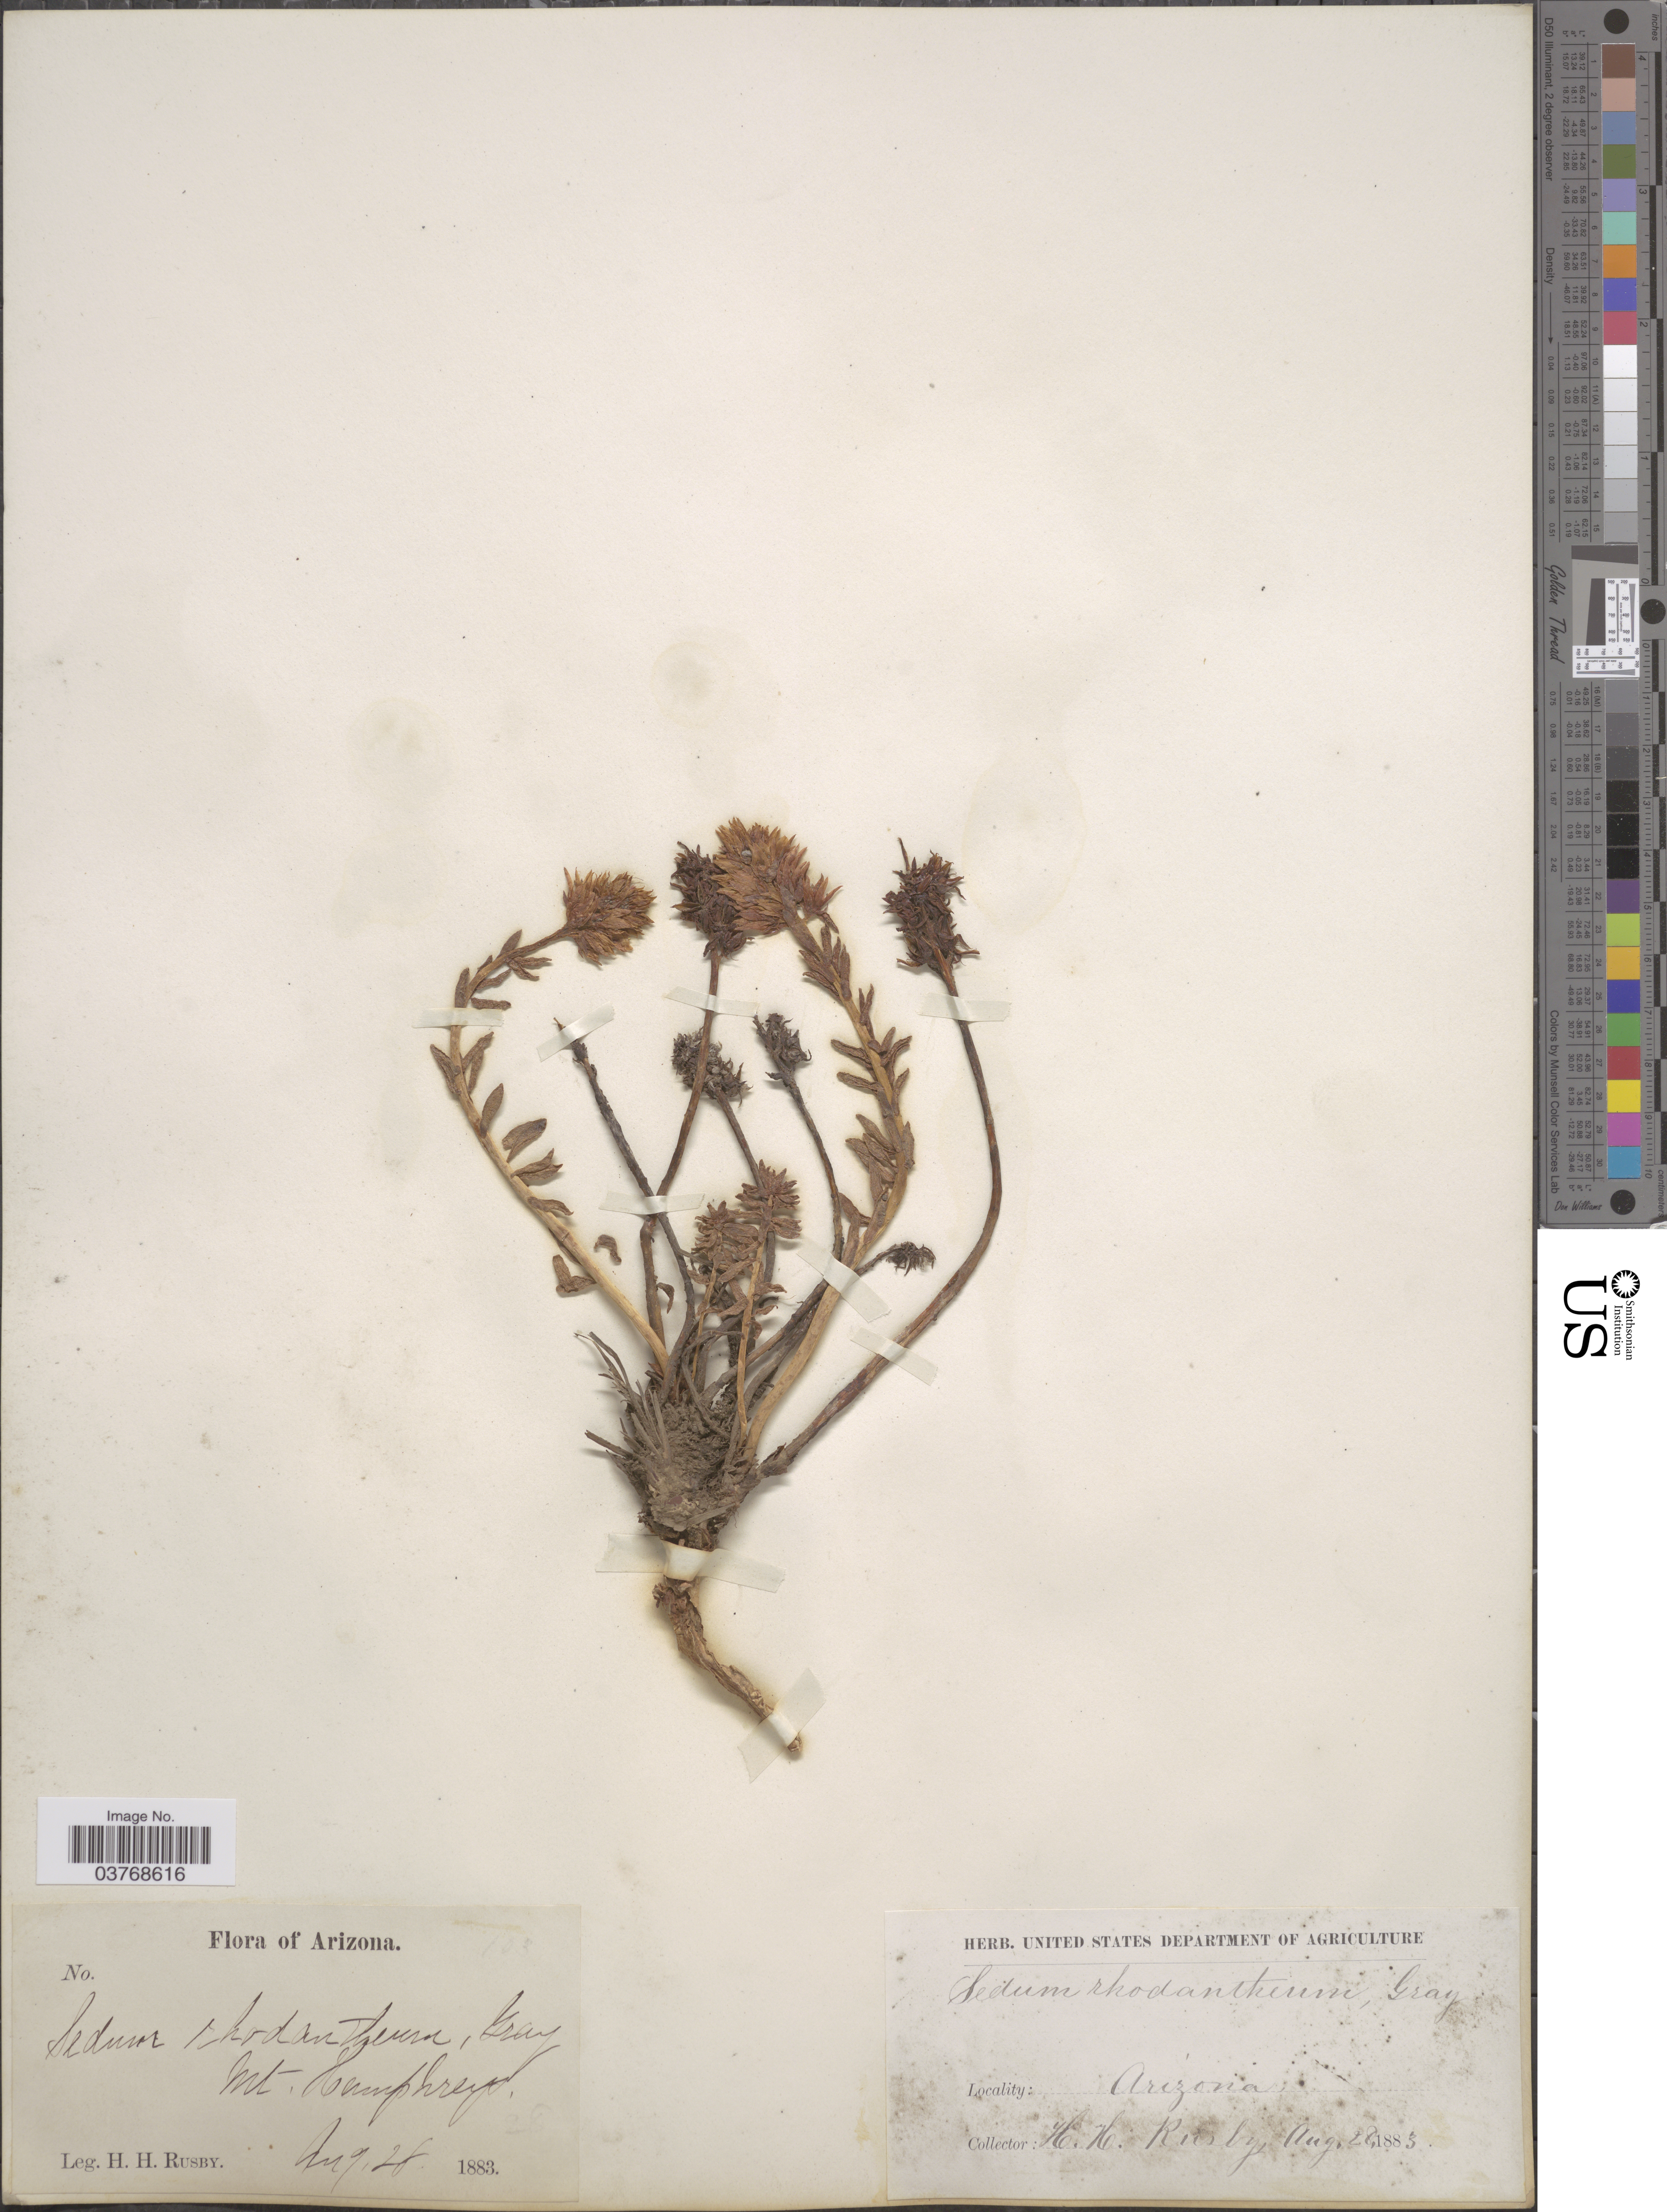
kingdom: Plantae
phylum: Tracheophyta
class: Magnoliopsida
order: Saxifragales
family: Crassulaceae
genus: Rhodiola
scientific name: Rhodiola rhodantha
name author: (A. Gray) H. Jacobsen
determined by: Strong, Mark T., (BOT), Smithsonian Institution - National Museum of Natural History (UNITED STATES)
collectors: H. H. Rusby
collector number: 103*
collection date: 1883-08-28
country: United States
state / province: Arizona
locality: Mt. Humphreys.